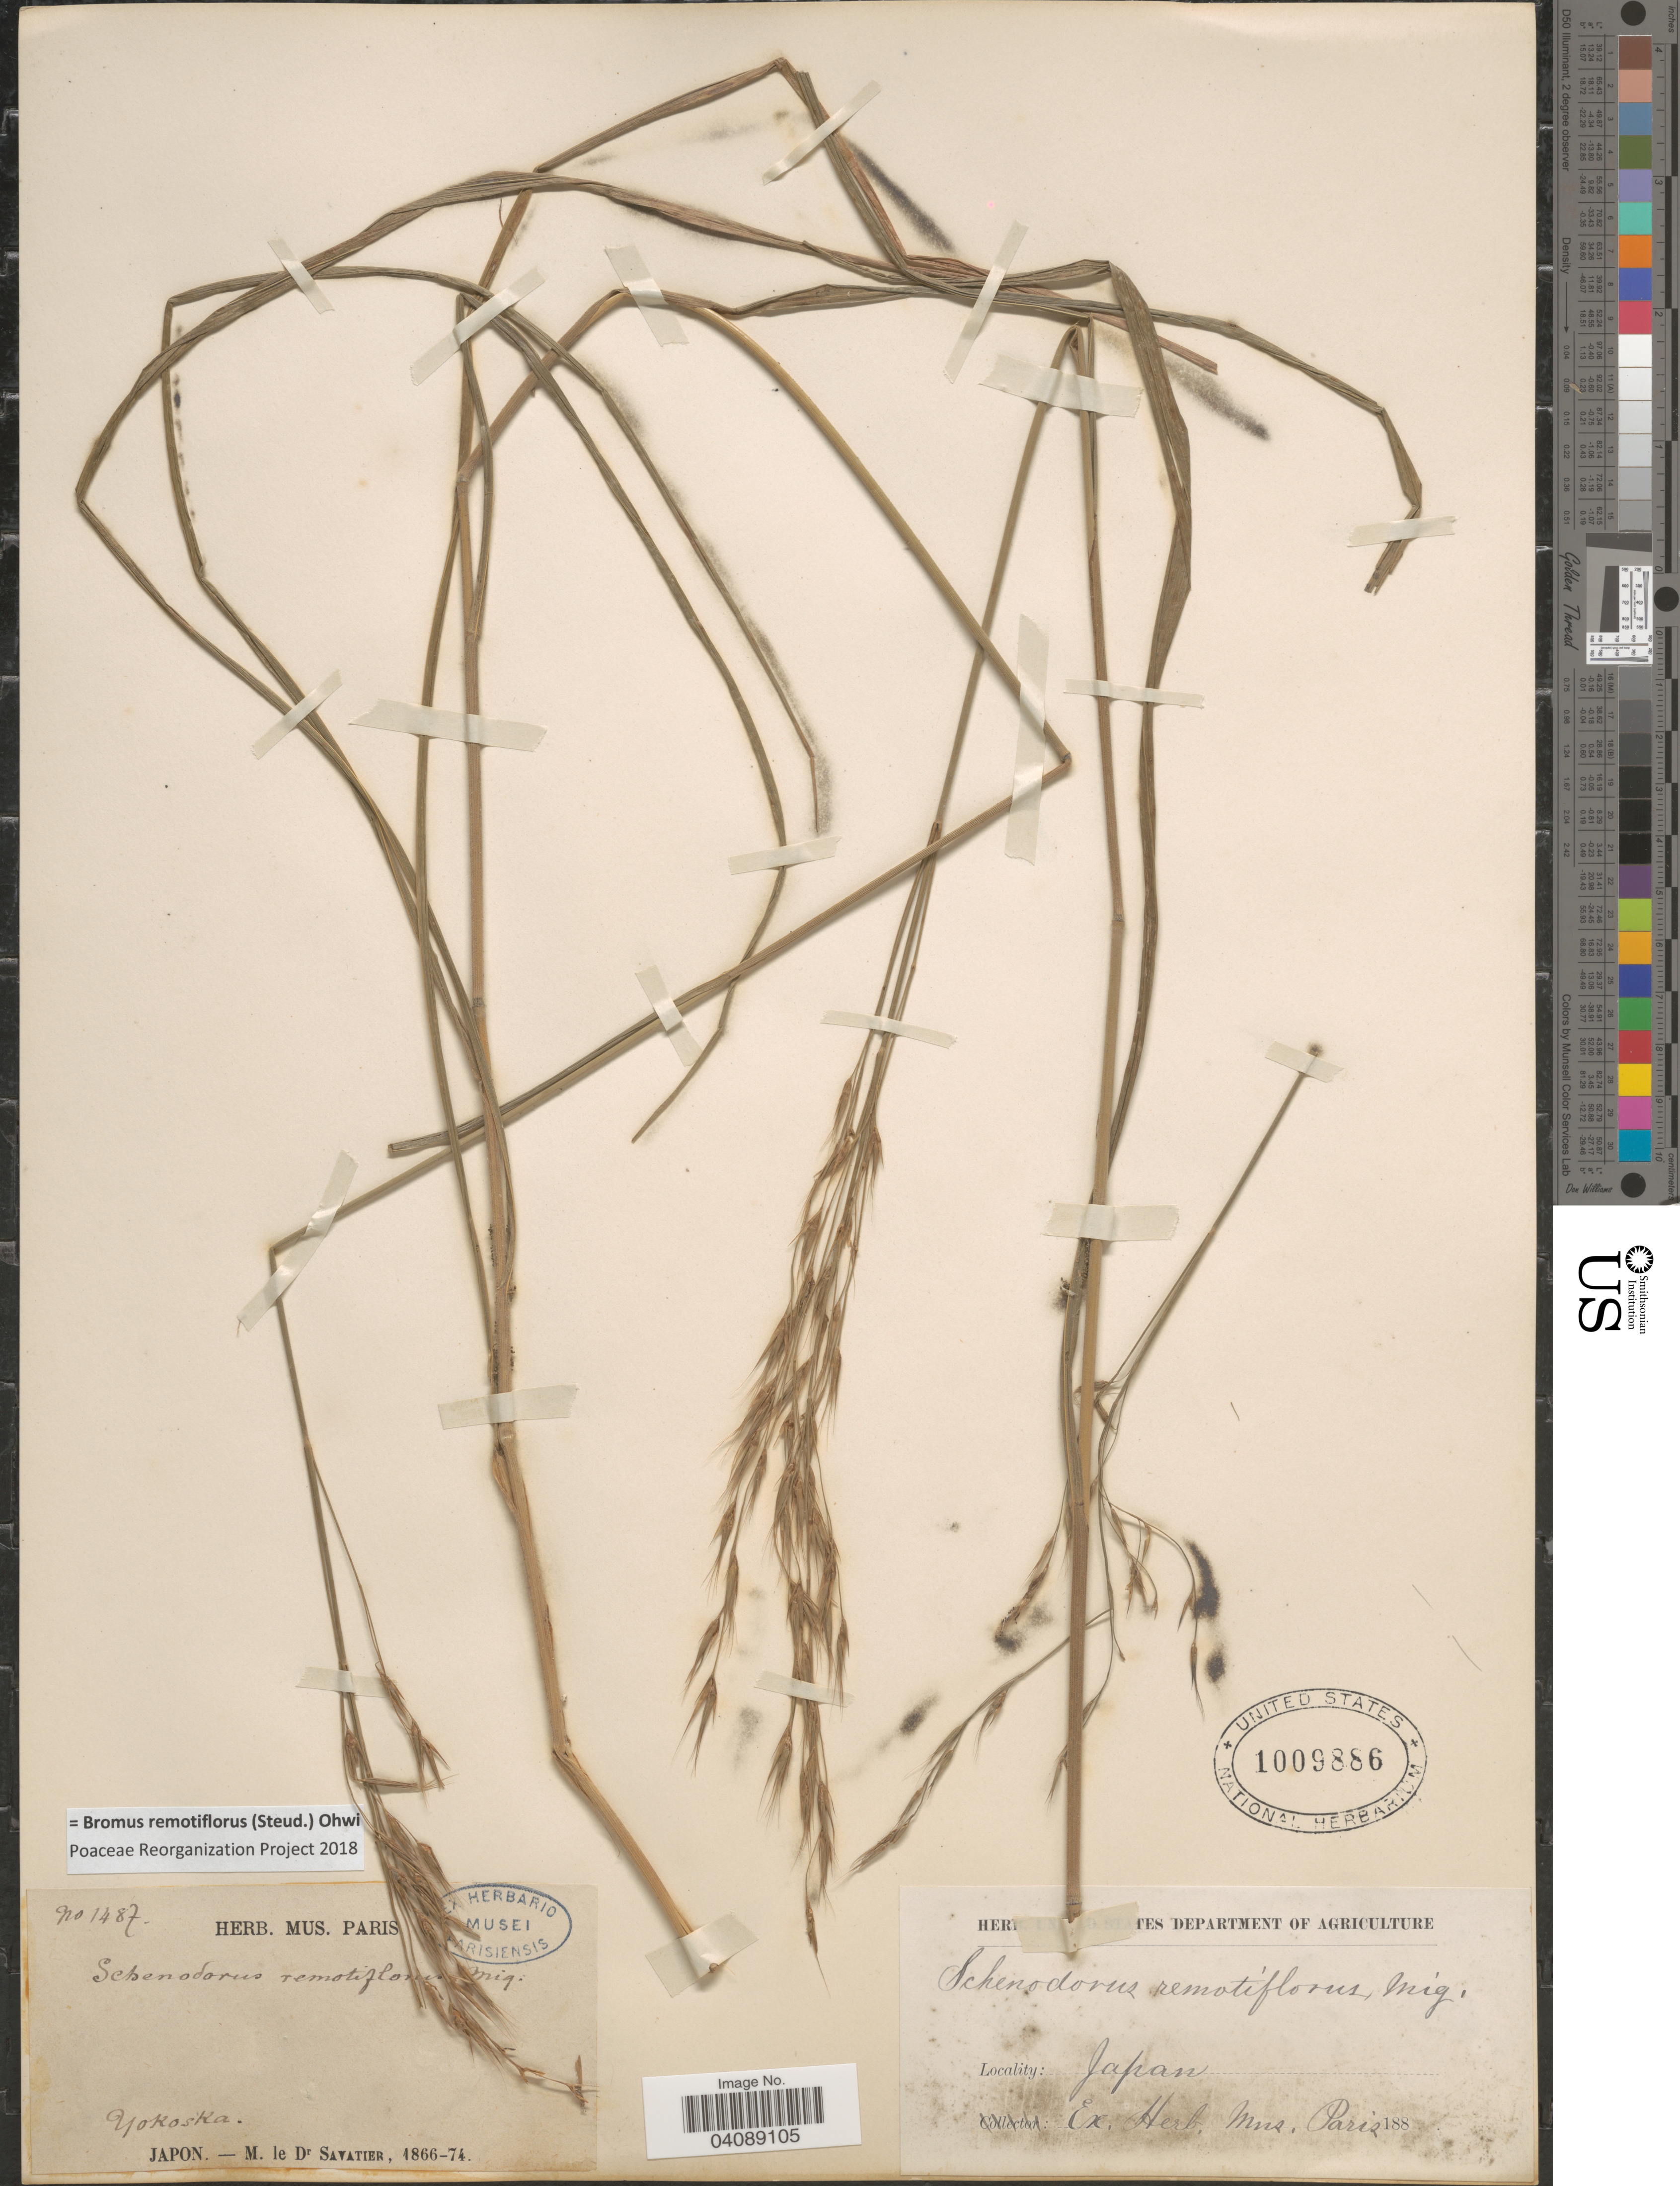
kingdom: Plantae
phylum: Tracheophyta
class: Liliopsida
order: Poales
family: Poaceae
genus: Bromus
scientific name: Bromus remotiflorus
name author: (Steud.) Ohwi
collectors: M. D' Savatier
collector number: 1487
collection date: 1866/1874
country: Japan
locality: Yokoska.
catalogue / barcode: US 1009886